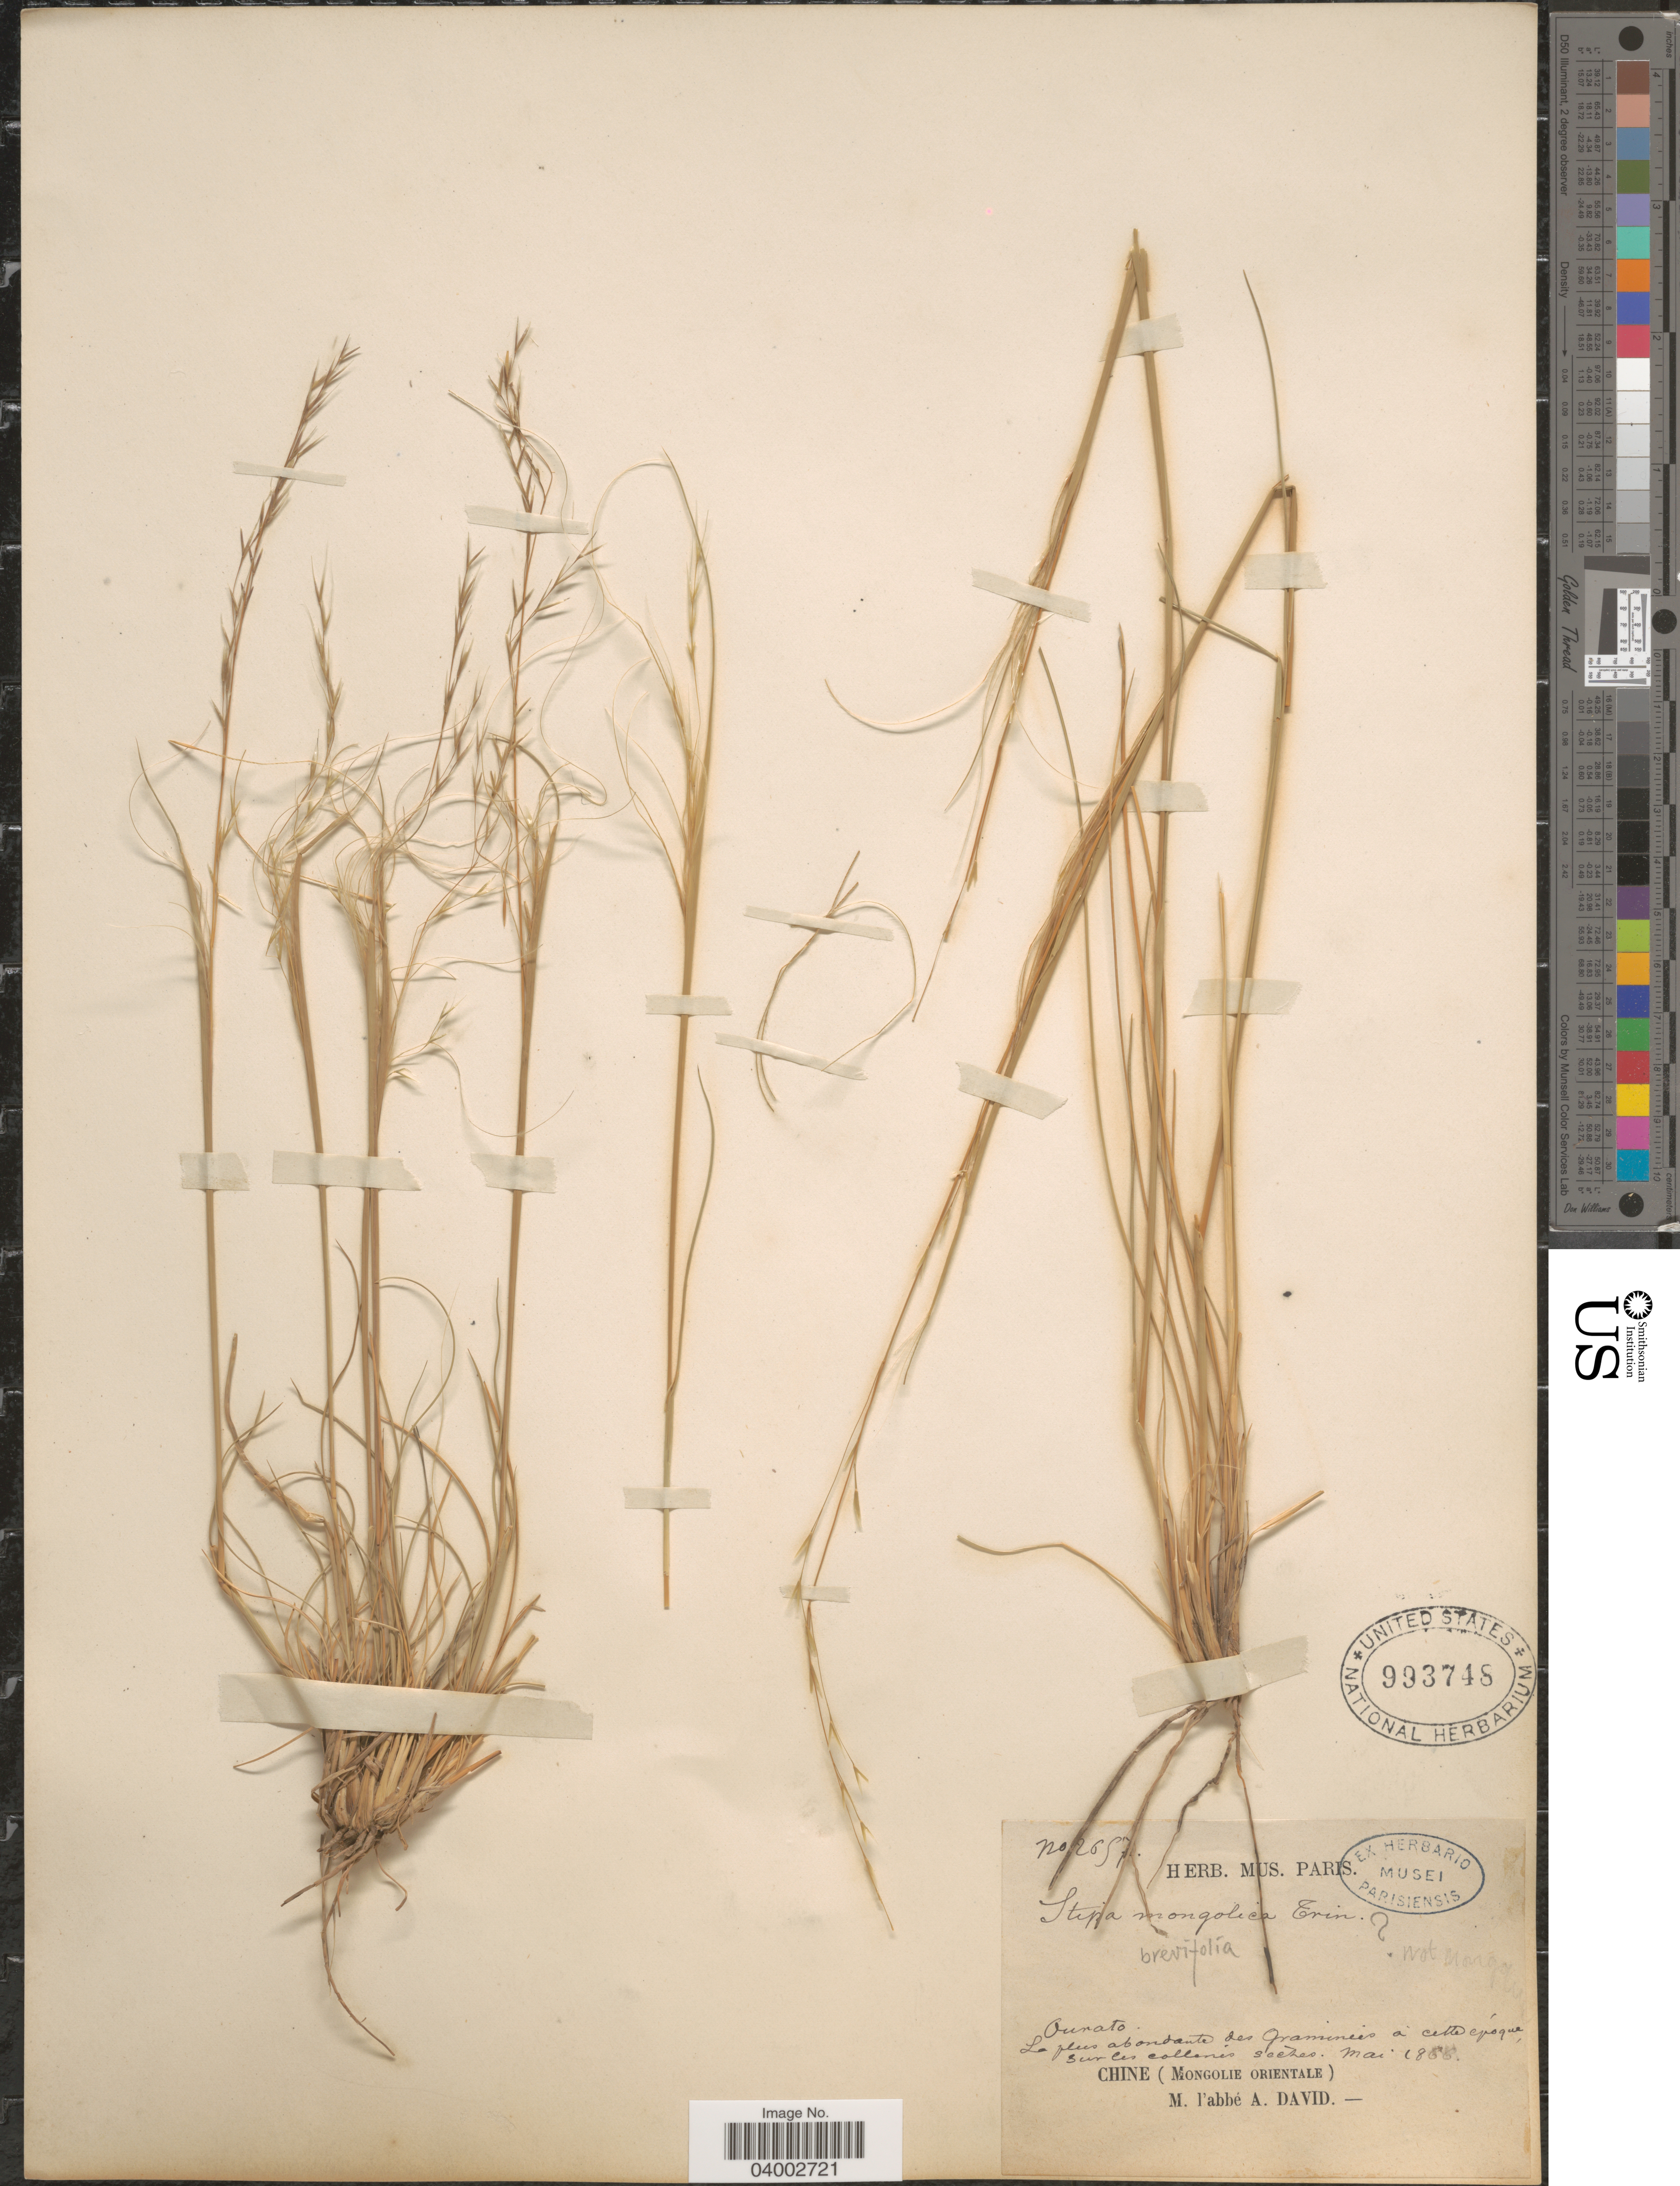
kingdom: Plantae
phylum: Tracheophyta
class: Liliopsida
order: Poales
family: Poaceae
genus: Stipa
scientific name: Stipa breviflora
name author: Griseb.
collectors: M. David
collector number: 2657*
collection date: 1866-05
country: China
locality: Ourato. Mongolie Orientale.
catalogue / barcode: US 993748